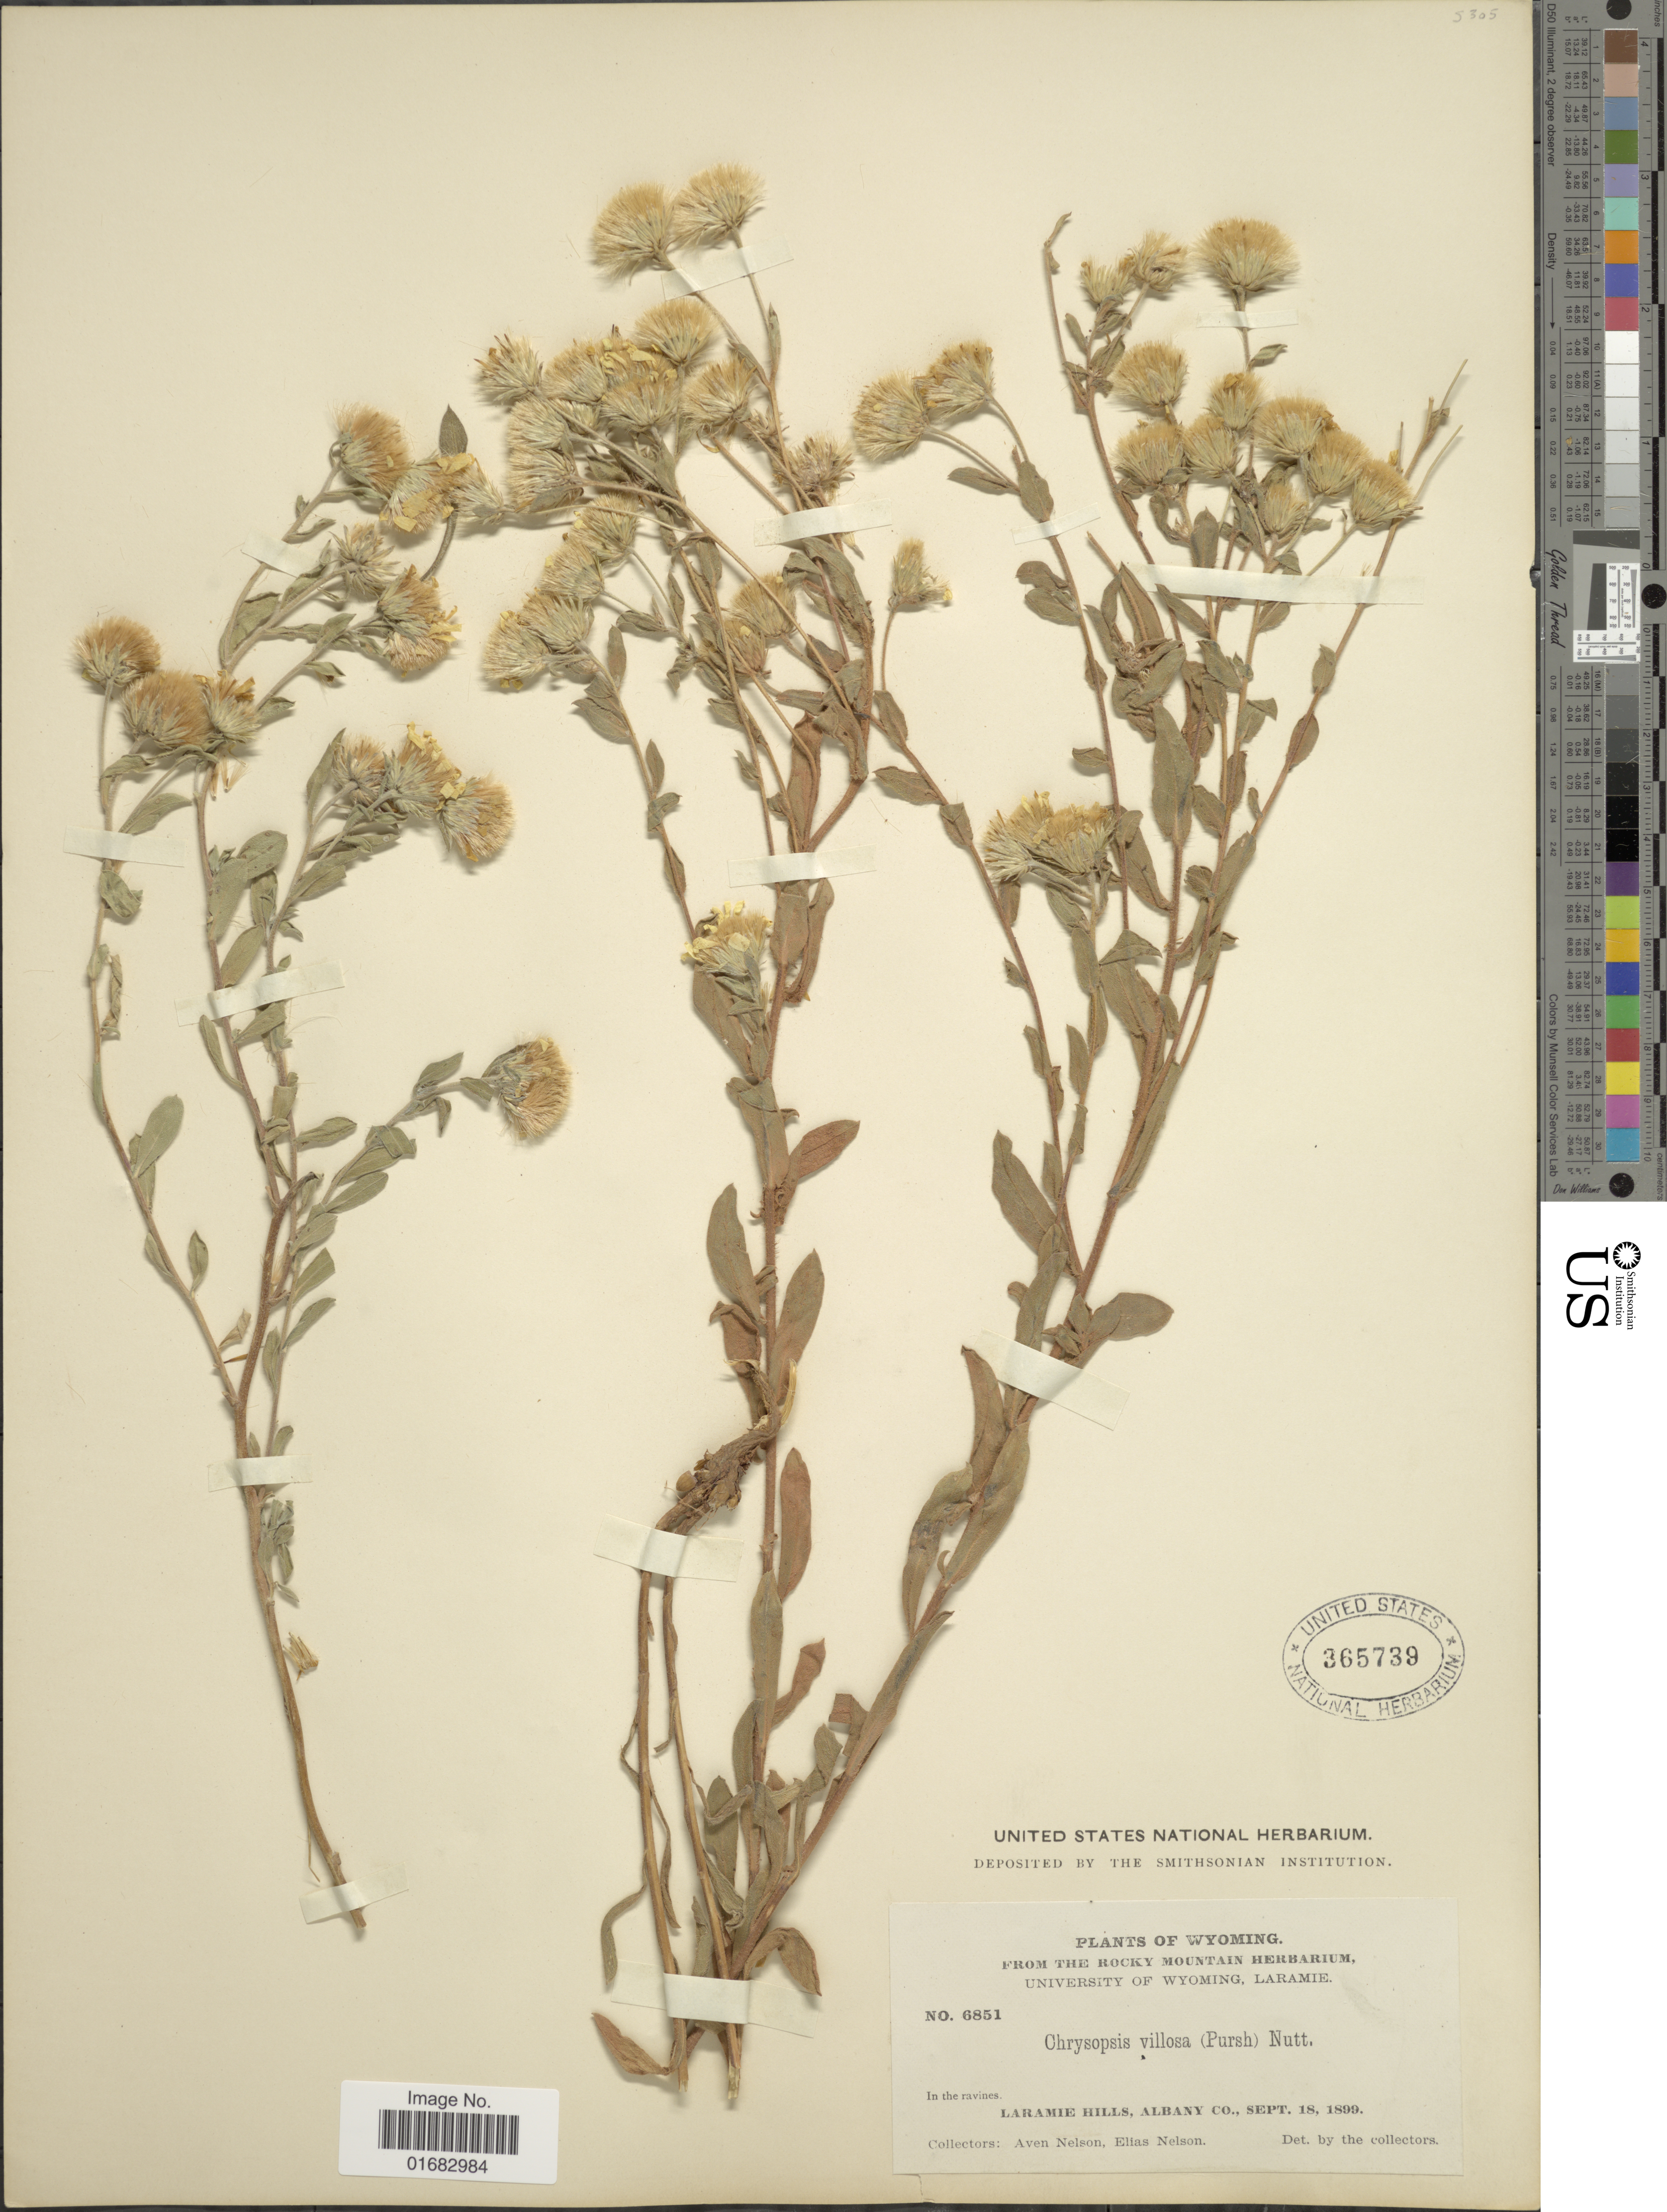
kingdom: Plantae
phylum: Tracheophyta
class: Magnoliopsida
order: Asterales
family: Asteraceae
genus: Heterotheca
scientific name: Heterotheca villosa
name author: (Pursh) Shinners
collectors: A. Nelson & E. Nelson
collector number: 6851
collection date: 1899-09-18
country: United States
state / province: Wyoming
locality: In the ravines, Laramie Hills, Albany Co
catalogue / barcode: US 365739